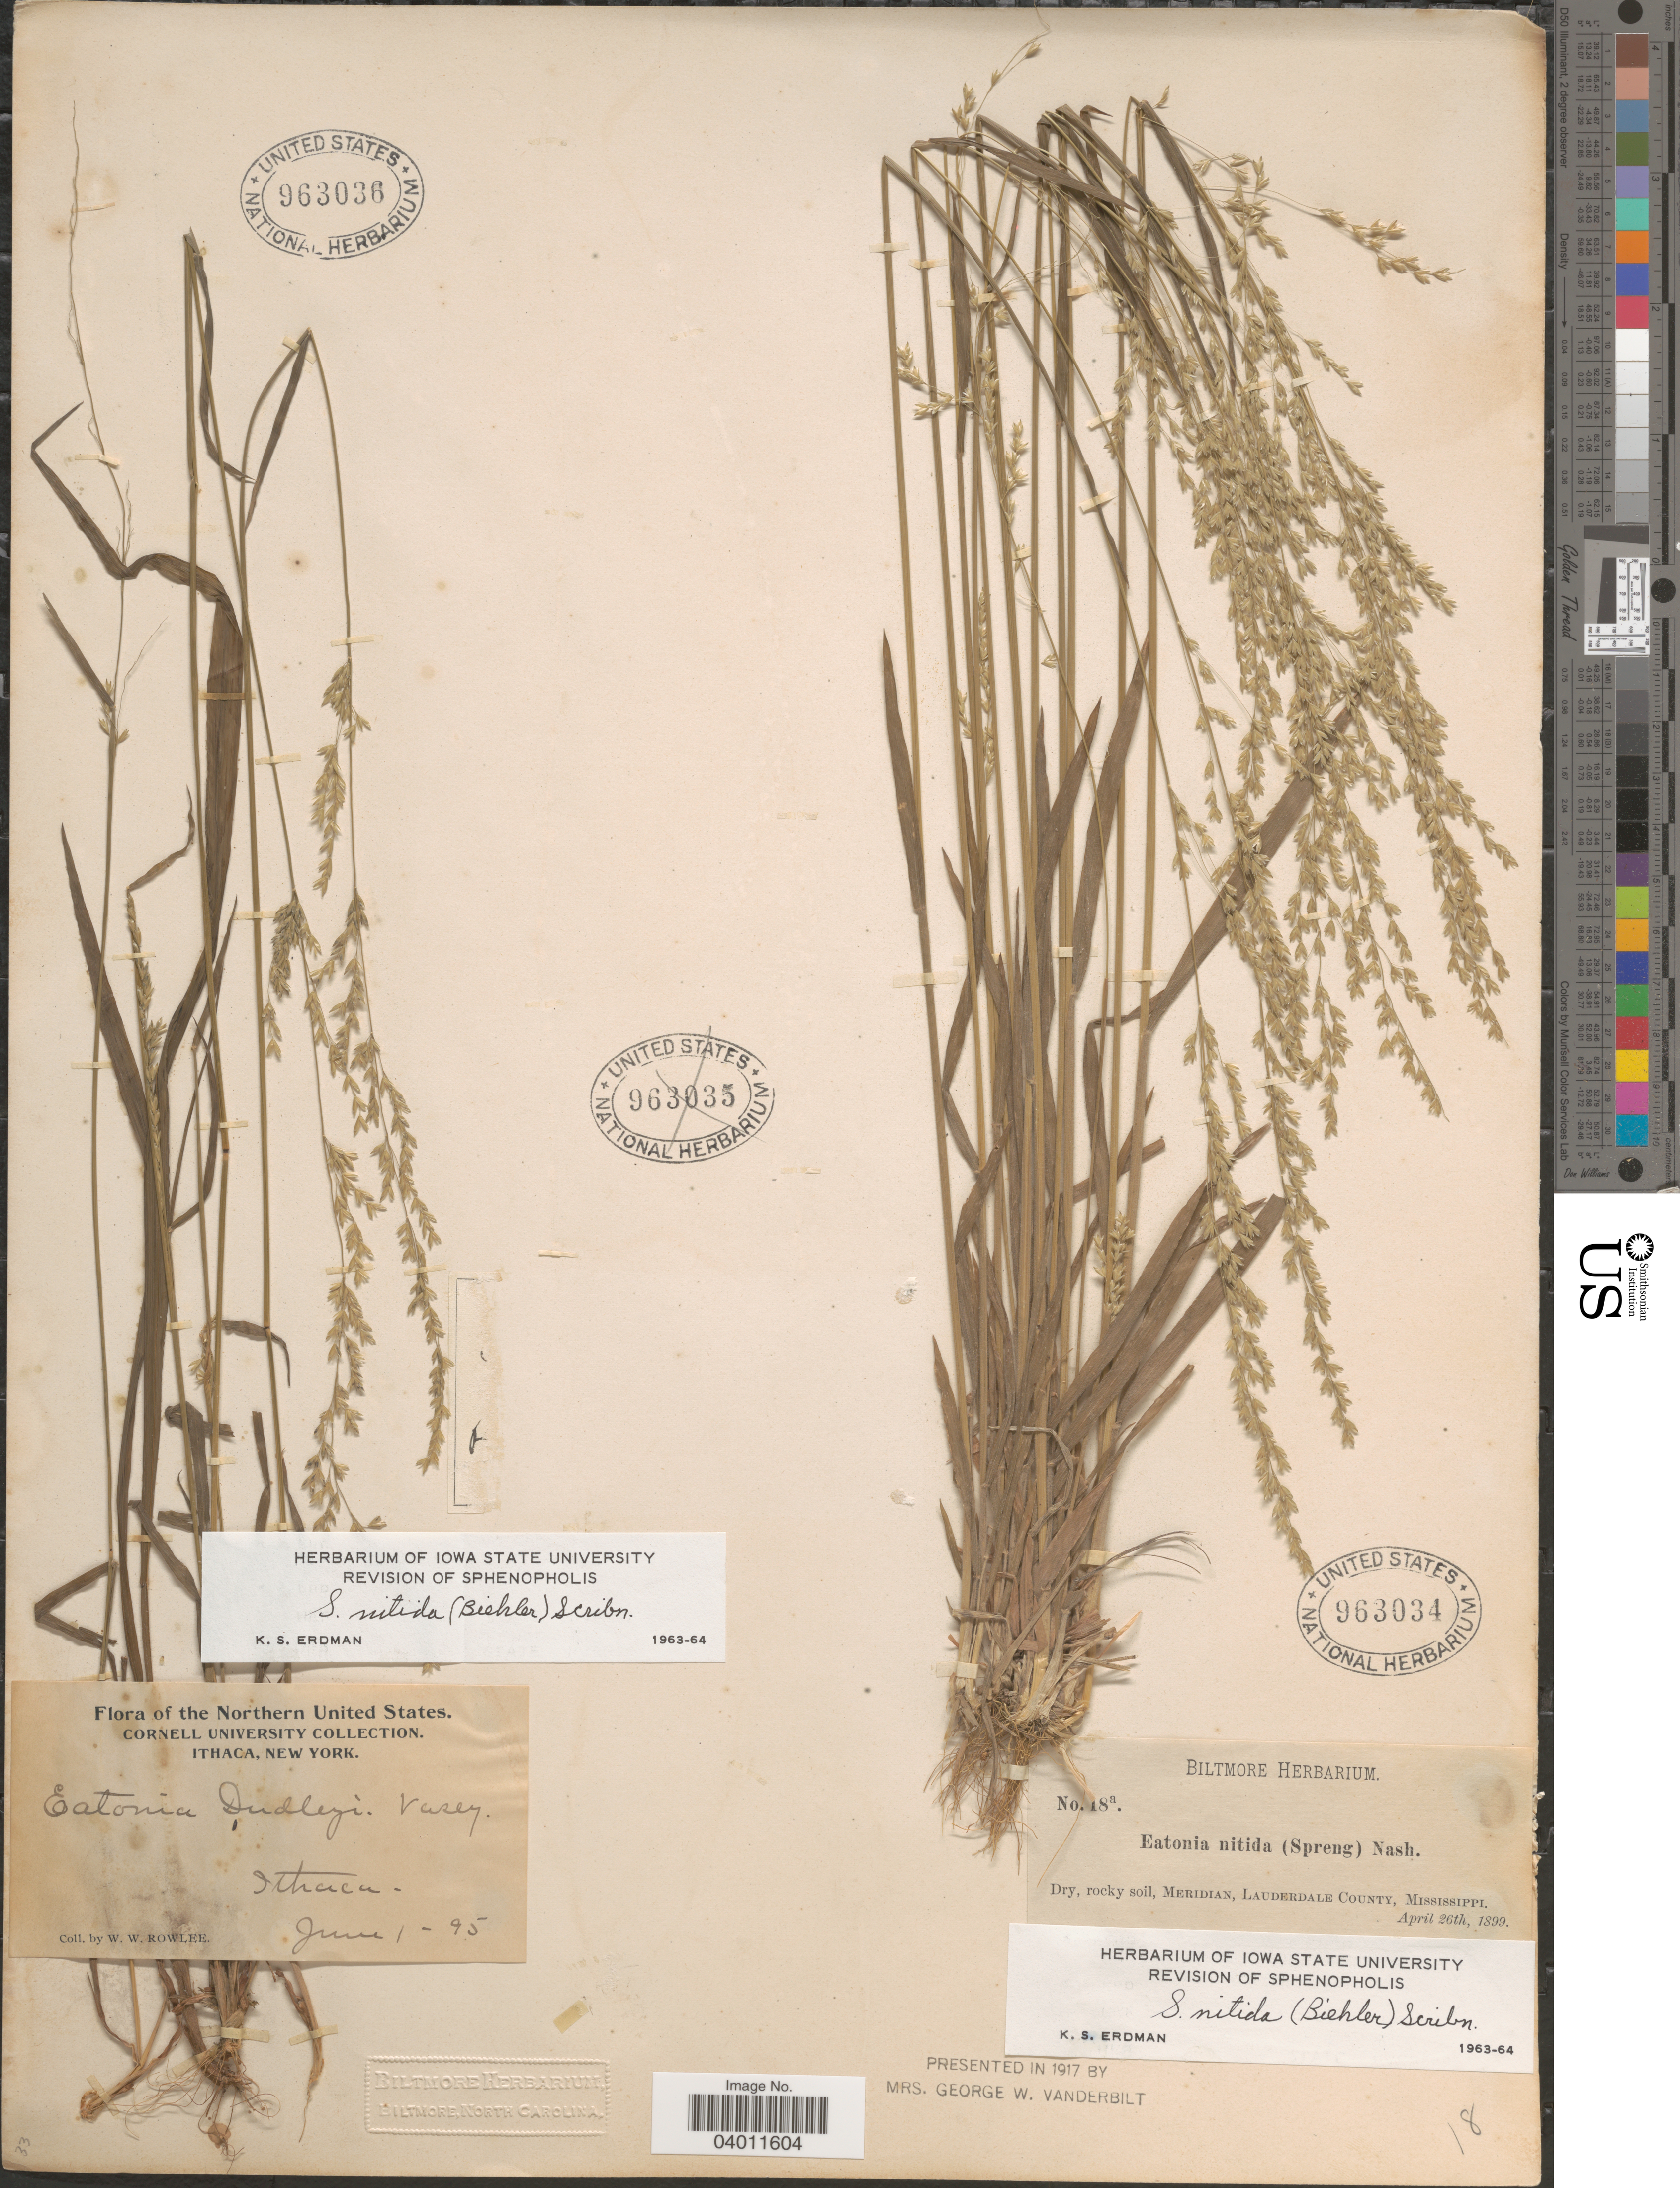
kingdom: Plantae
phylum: Tracheophyta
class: Liliopsida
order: Poales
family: Poaceae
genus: Sphenopholis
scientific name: Sphenopholis nitida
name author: (Biehler) Scribn.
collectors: W. W. Rowlee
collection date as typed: Transcribed d/m/y: 1/6/95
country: United States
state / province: New York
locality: The Northern United States. Ithaca.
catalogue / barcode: US 963036-2